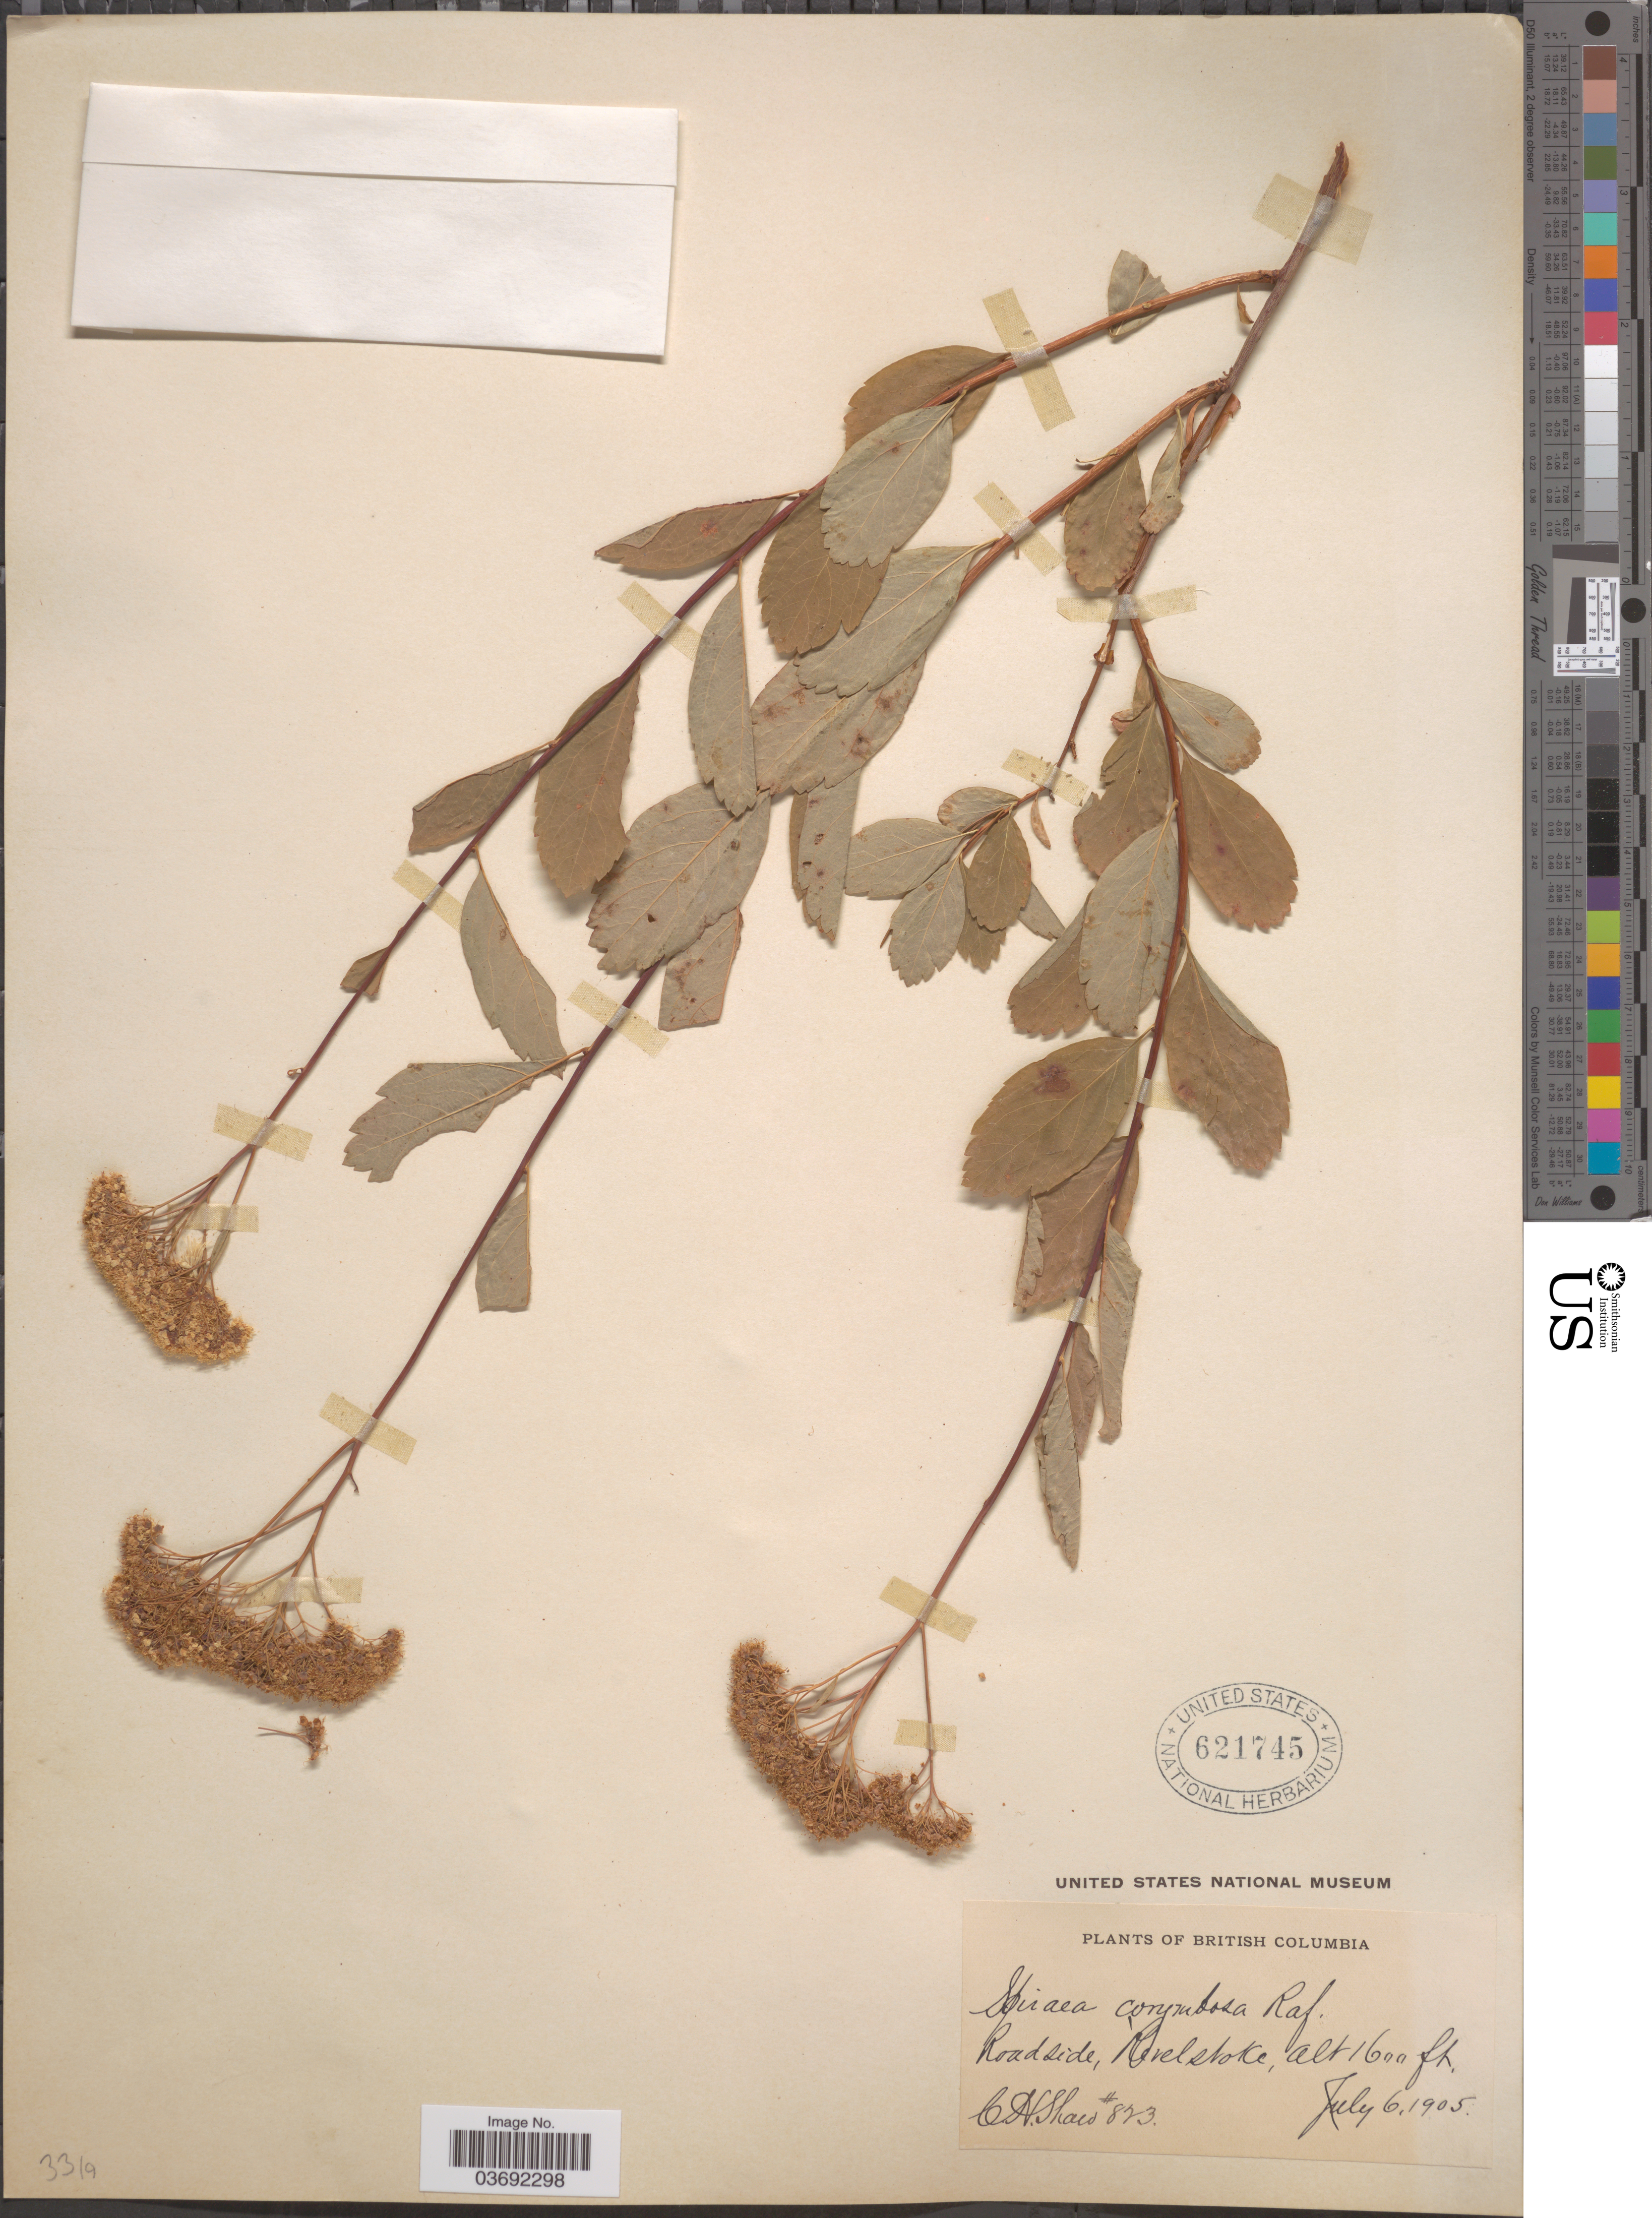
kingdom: Plantae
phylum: Tracheophyta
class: Magnoliopsida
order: Rosales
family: Rosaceae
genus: Spiraea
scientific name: Spiraea corymbosa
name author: Raf.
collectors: C. H. Shaw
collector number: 823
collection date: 1905-07-06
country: Canada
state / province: British Columbia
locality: Roadside, Revelstoke.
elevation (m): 488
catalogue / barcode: US 621745